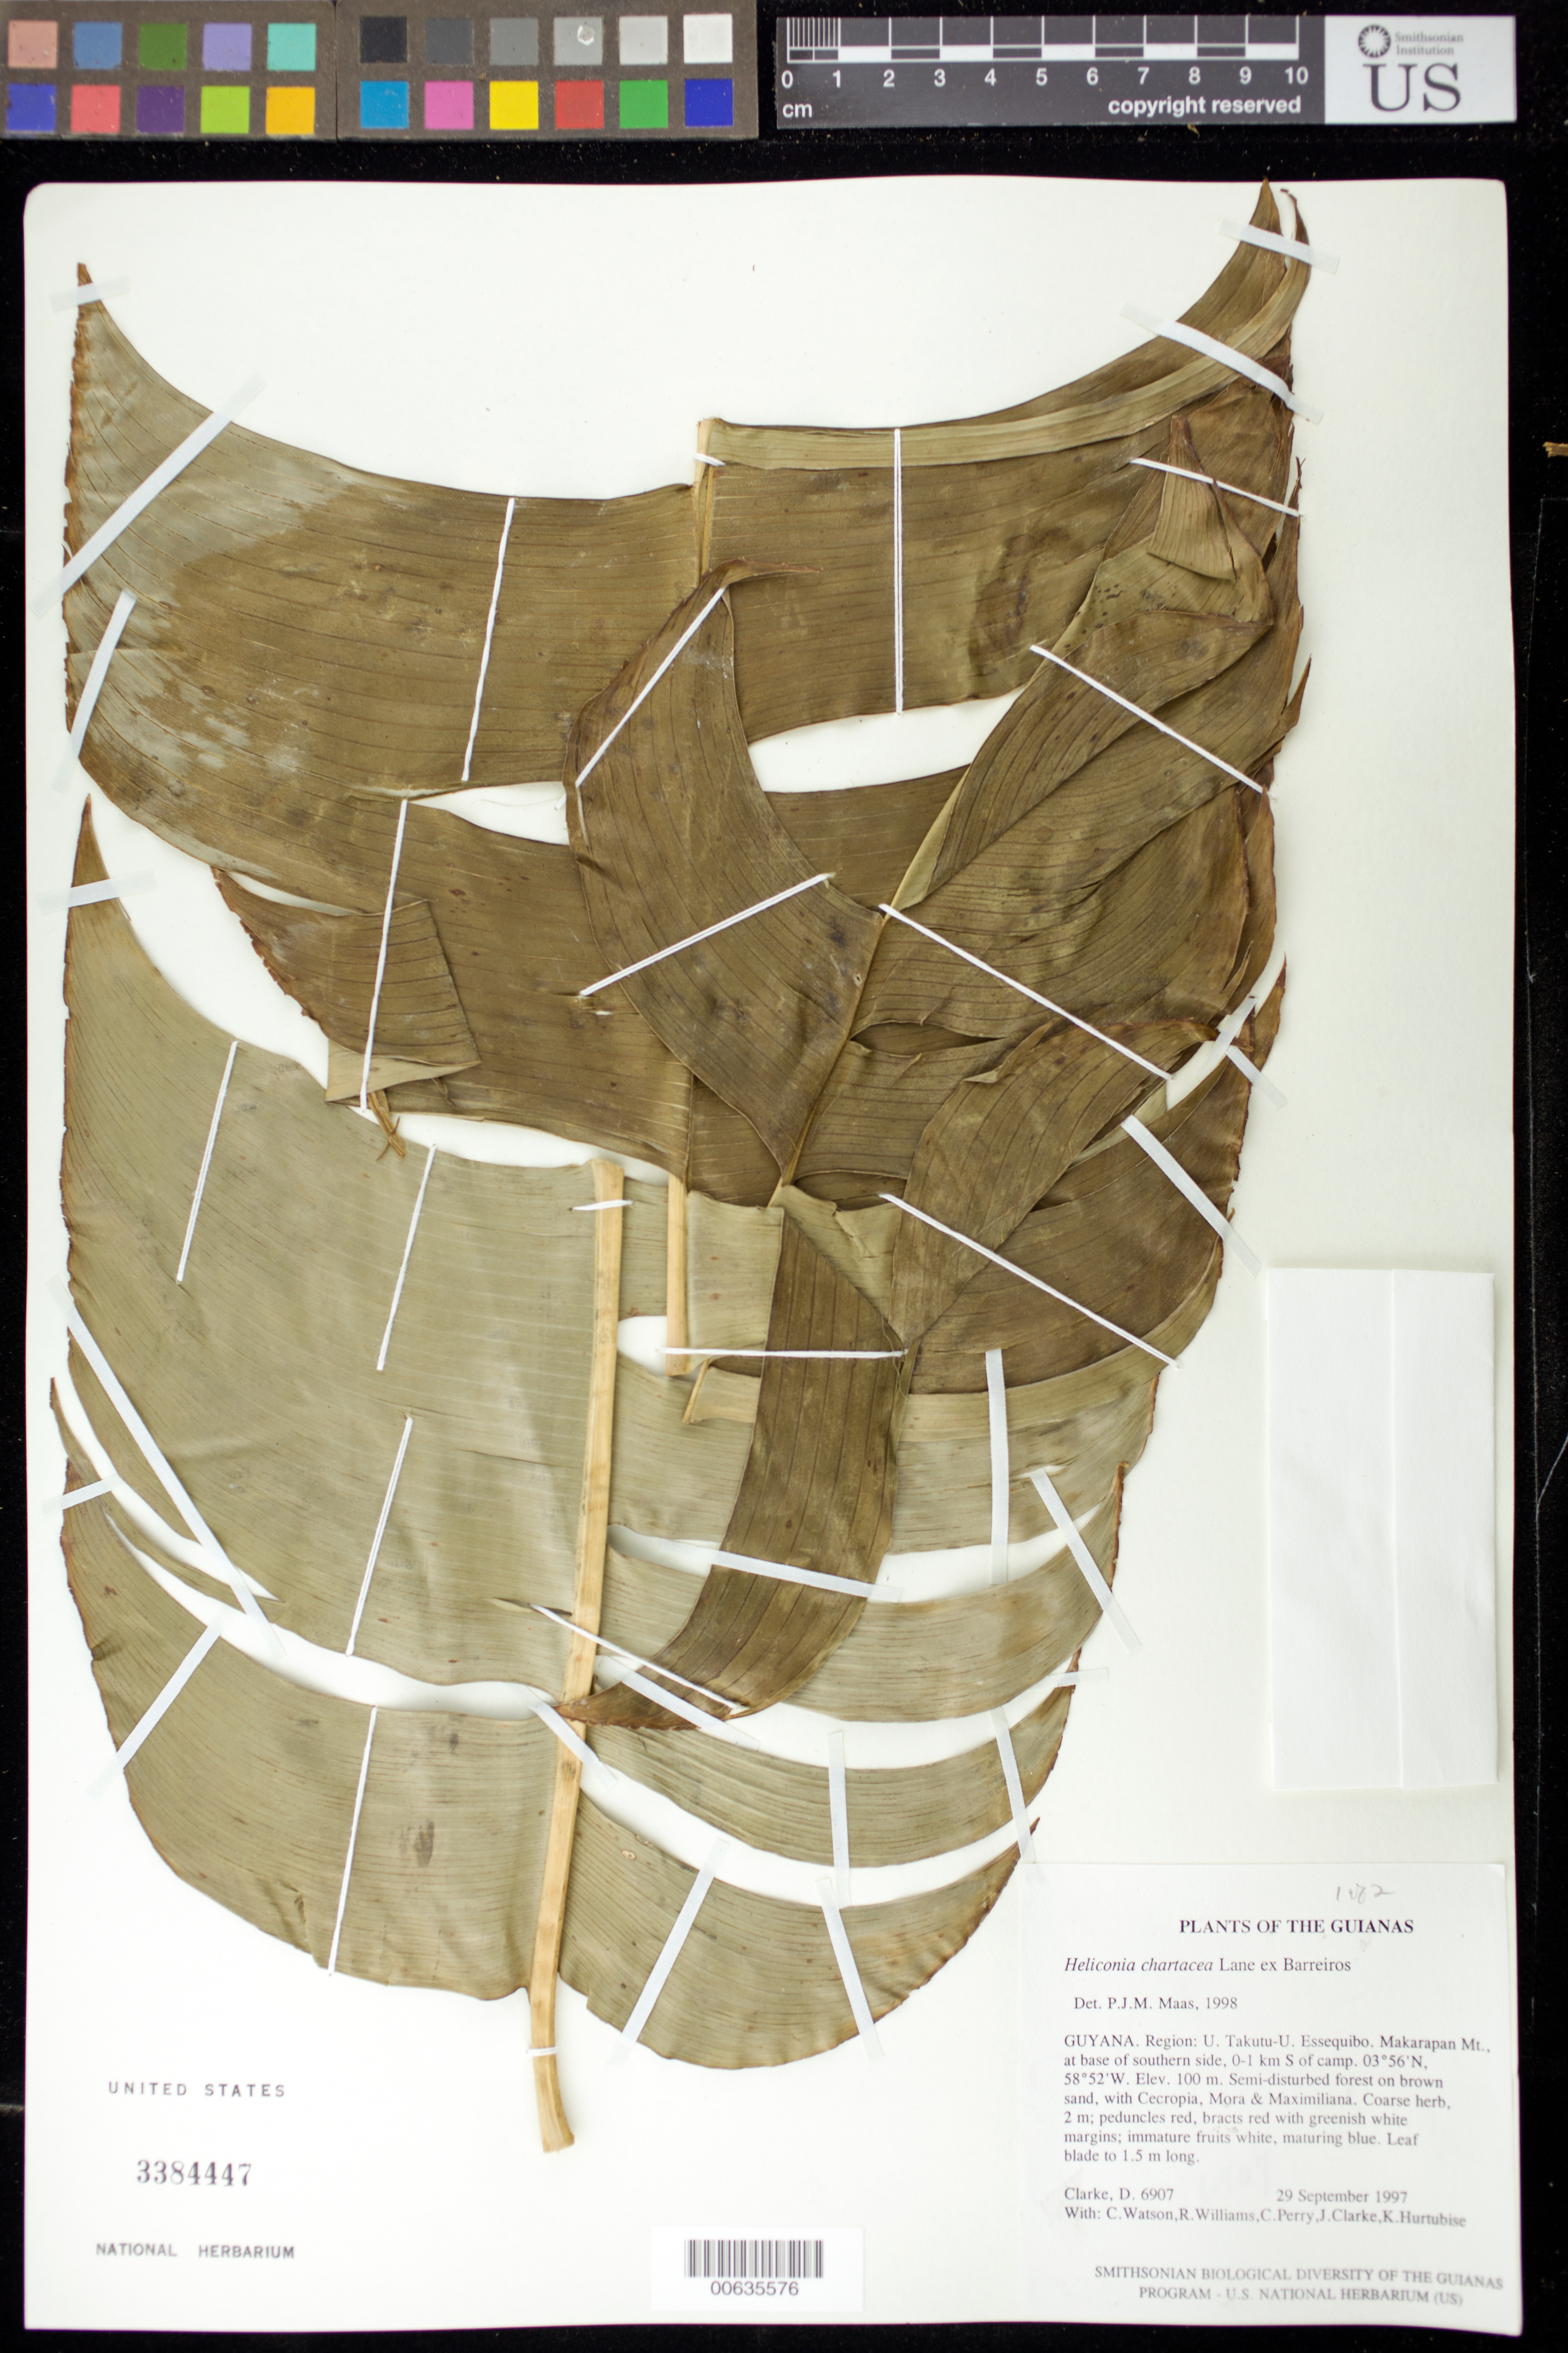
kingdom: Plantae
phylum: Tracheophyta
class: Liliopsida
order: Zingiberales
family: Heliconiaceae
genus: Heliconia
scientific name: Heliconia chartacea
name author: Lane ex Barreiros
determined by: Maas, Paul J. M.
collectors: H. D. Clarke, C. Watson, R. Williams, C. Perry, J. Clarke & K. Hurtubise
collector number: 6907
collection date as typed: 29 September 1997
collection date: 1997-09-29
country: Guyana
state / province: U. Takutu-U. Essequibo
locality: Makarapan Mt., at base of southern side, 0-1 km S of camp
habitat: Semi-disturbed forest on brown sand, with Cecropia, Mora & Maximiliana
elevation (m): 100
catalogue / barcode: US 3384447